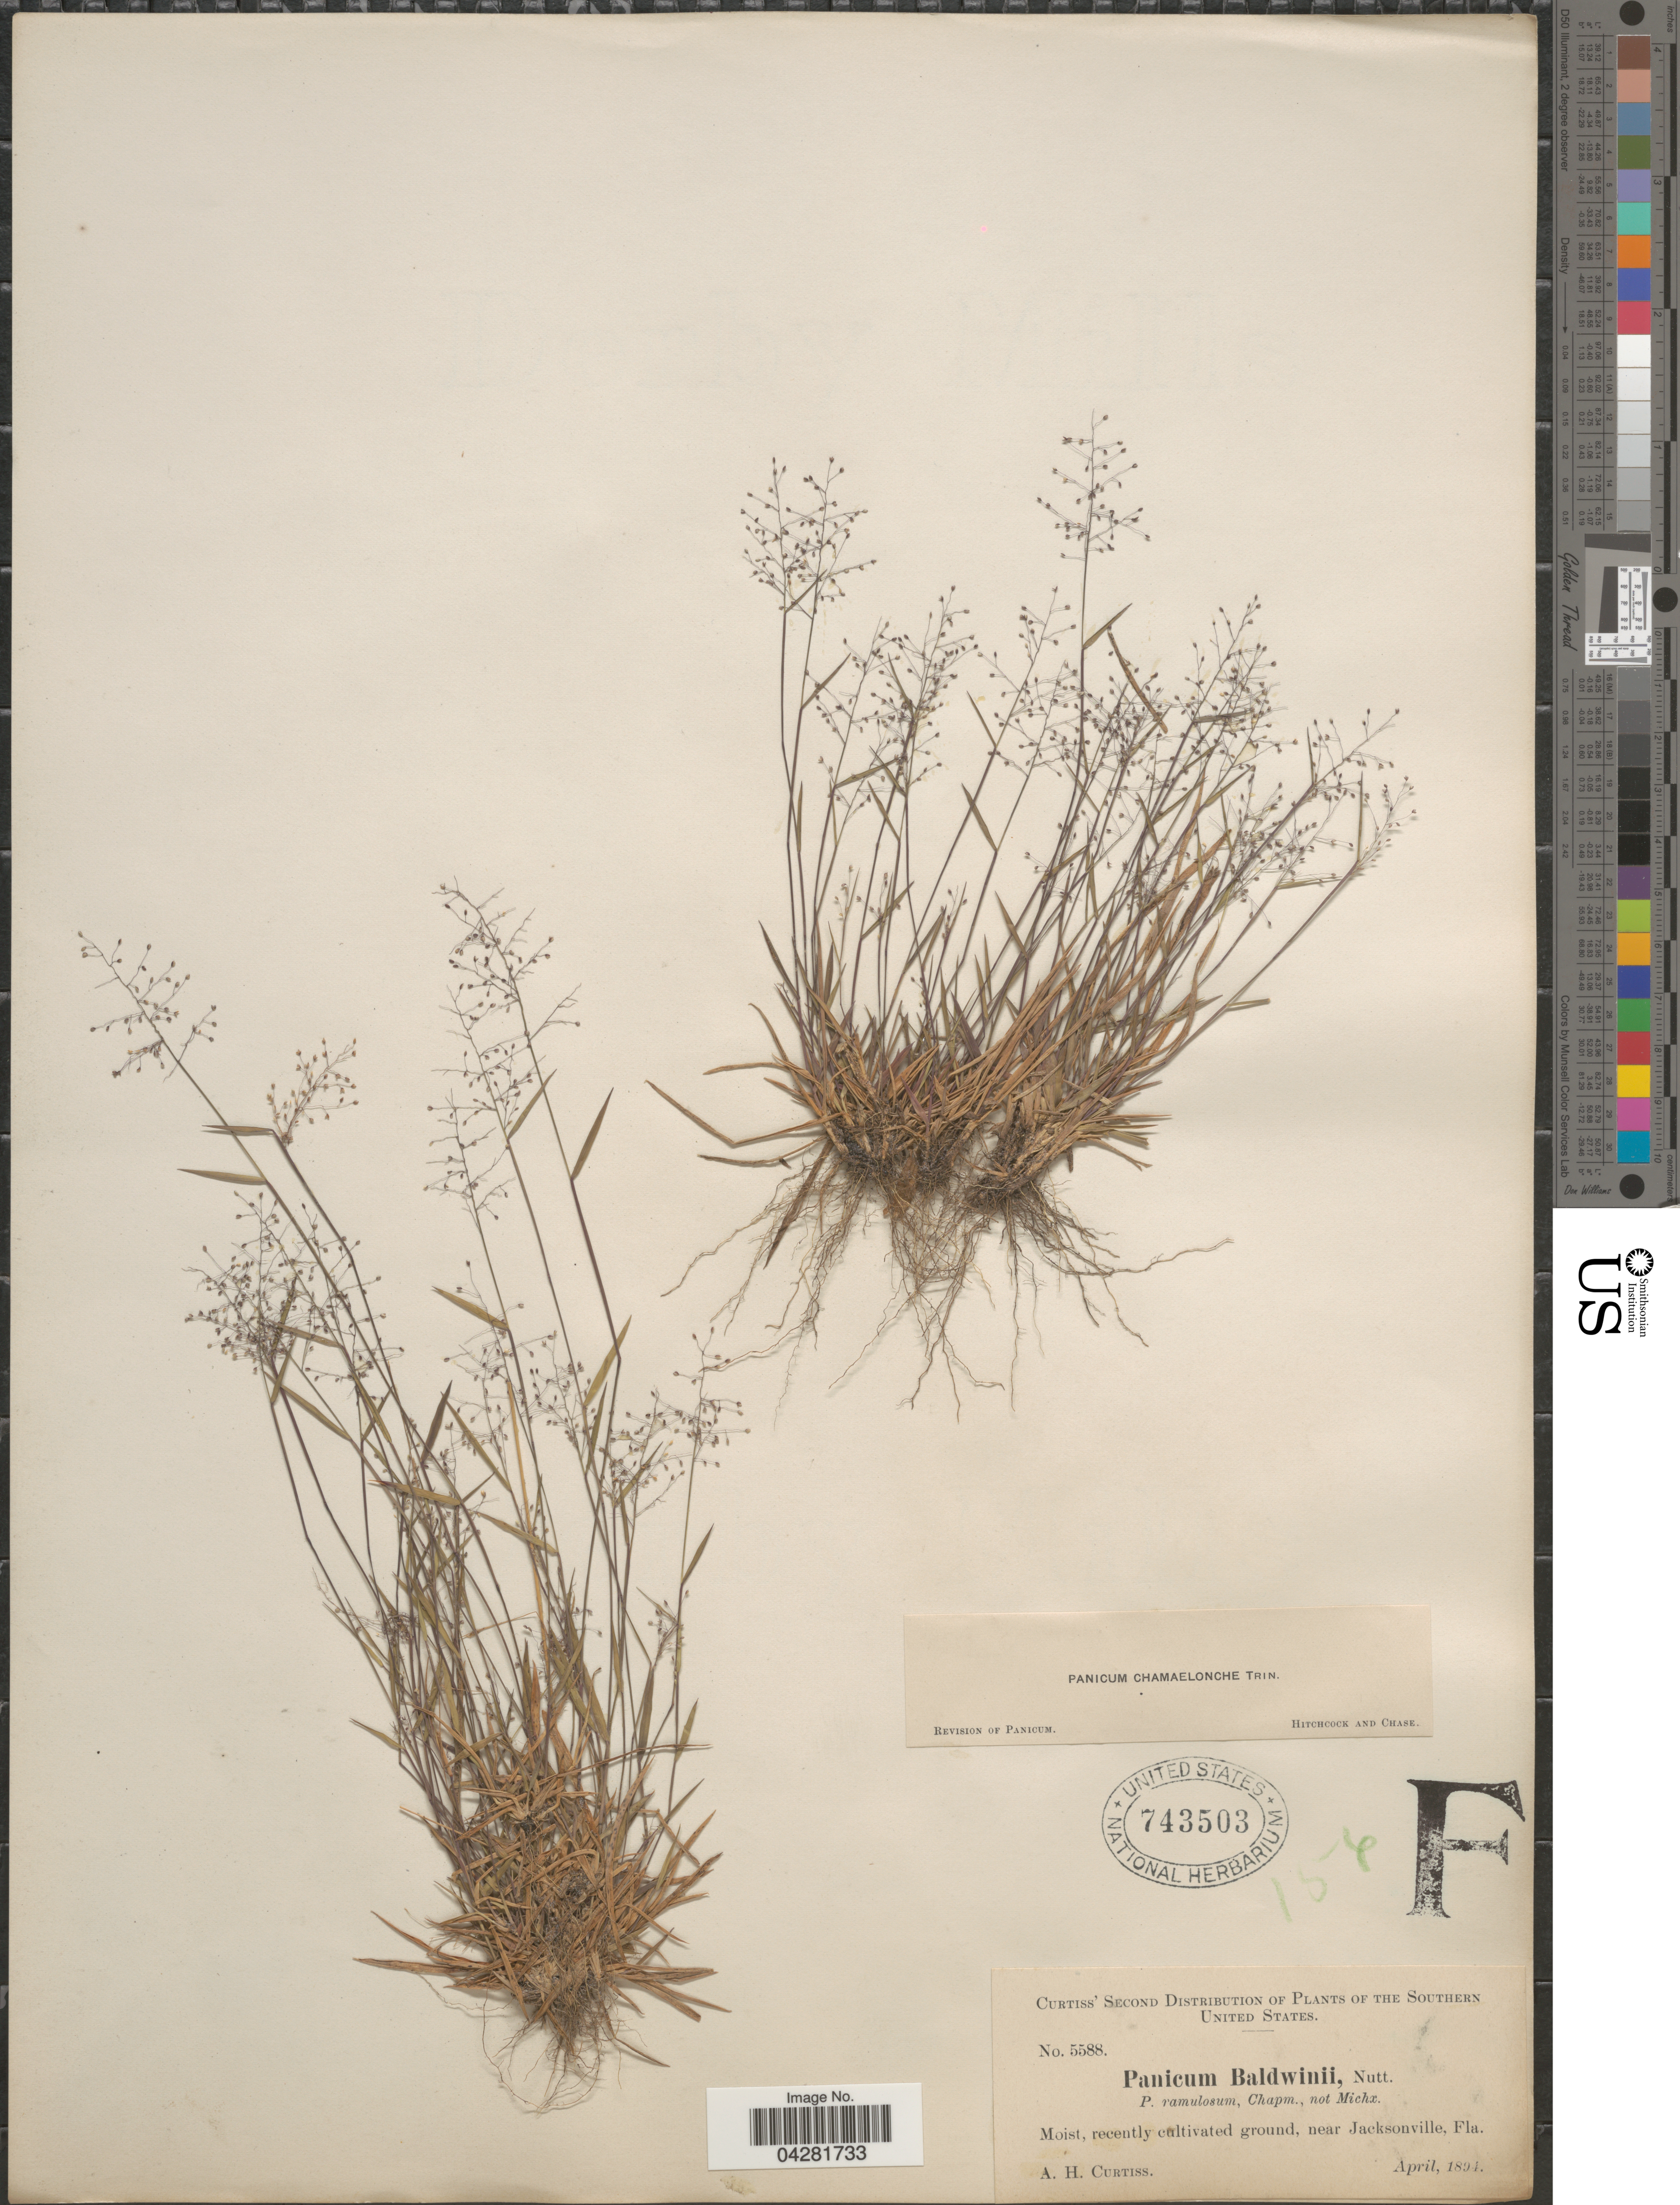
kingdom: Plantae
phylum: Tracheophyta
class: Liliopsida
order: Poales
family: Poaceae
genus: Dichanthelium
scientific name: Dichanthelium ensifolium var. ensifolium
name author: (Baldwin ex Elliot) Gould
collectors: A. H. Curtiss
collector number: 5588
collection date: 1894-04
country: United States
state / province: Florida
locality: The Southern United States. Near Jacksonville.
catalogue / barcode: US 743503